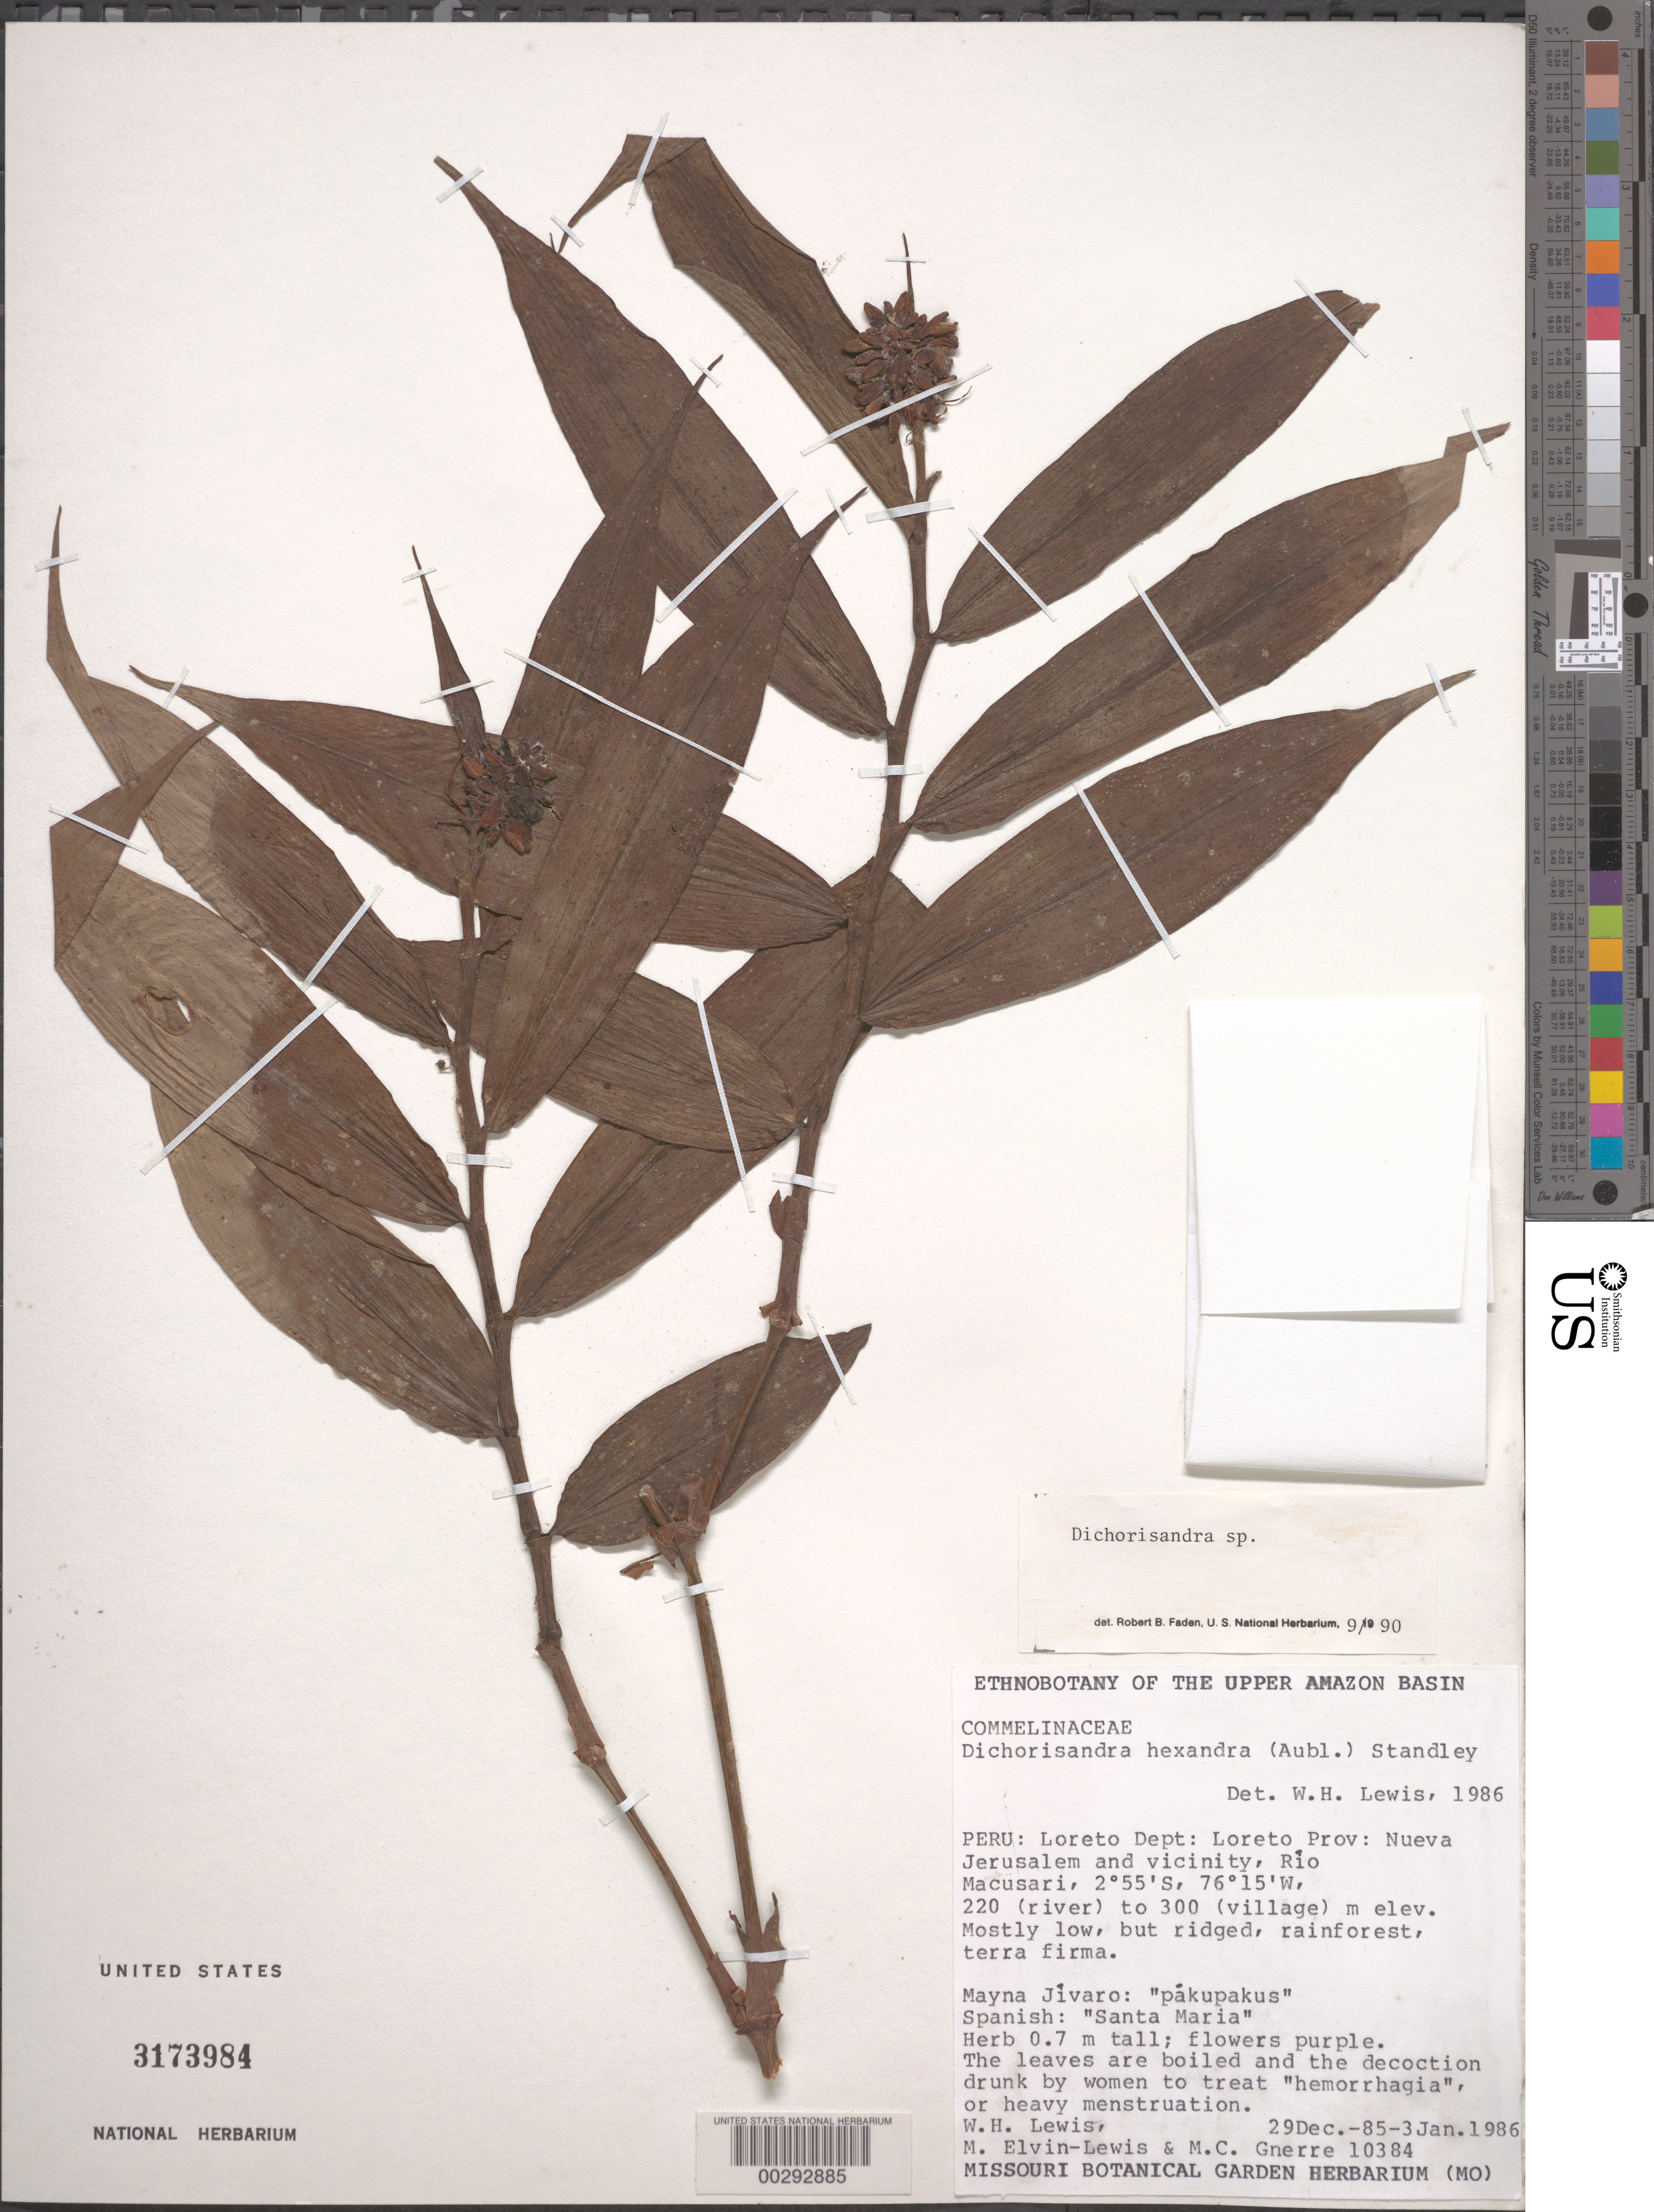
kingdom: Plantae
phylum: Tracheophyta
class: Liliopsida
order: Commelinales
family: Commelinaceae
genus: Dichorisandra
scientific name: Dichorisandra sp.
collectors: W. H. Lewis, M. Elvin-Lewis & M. Gnerre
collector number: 10384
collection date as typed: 29 Dec 1985 to 03 Jan 1986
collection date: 1985-12-29/1986-01-03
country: Peru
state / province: Loreto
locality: Nueva jerusalem, rio macusari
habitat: Rainforest, terra firma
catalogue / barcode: US 3173984